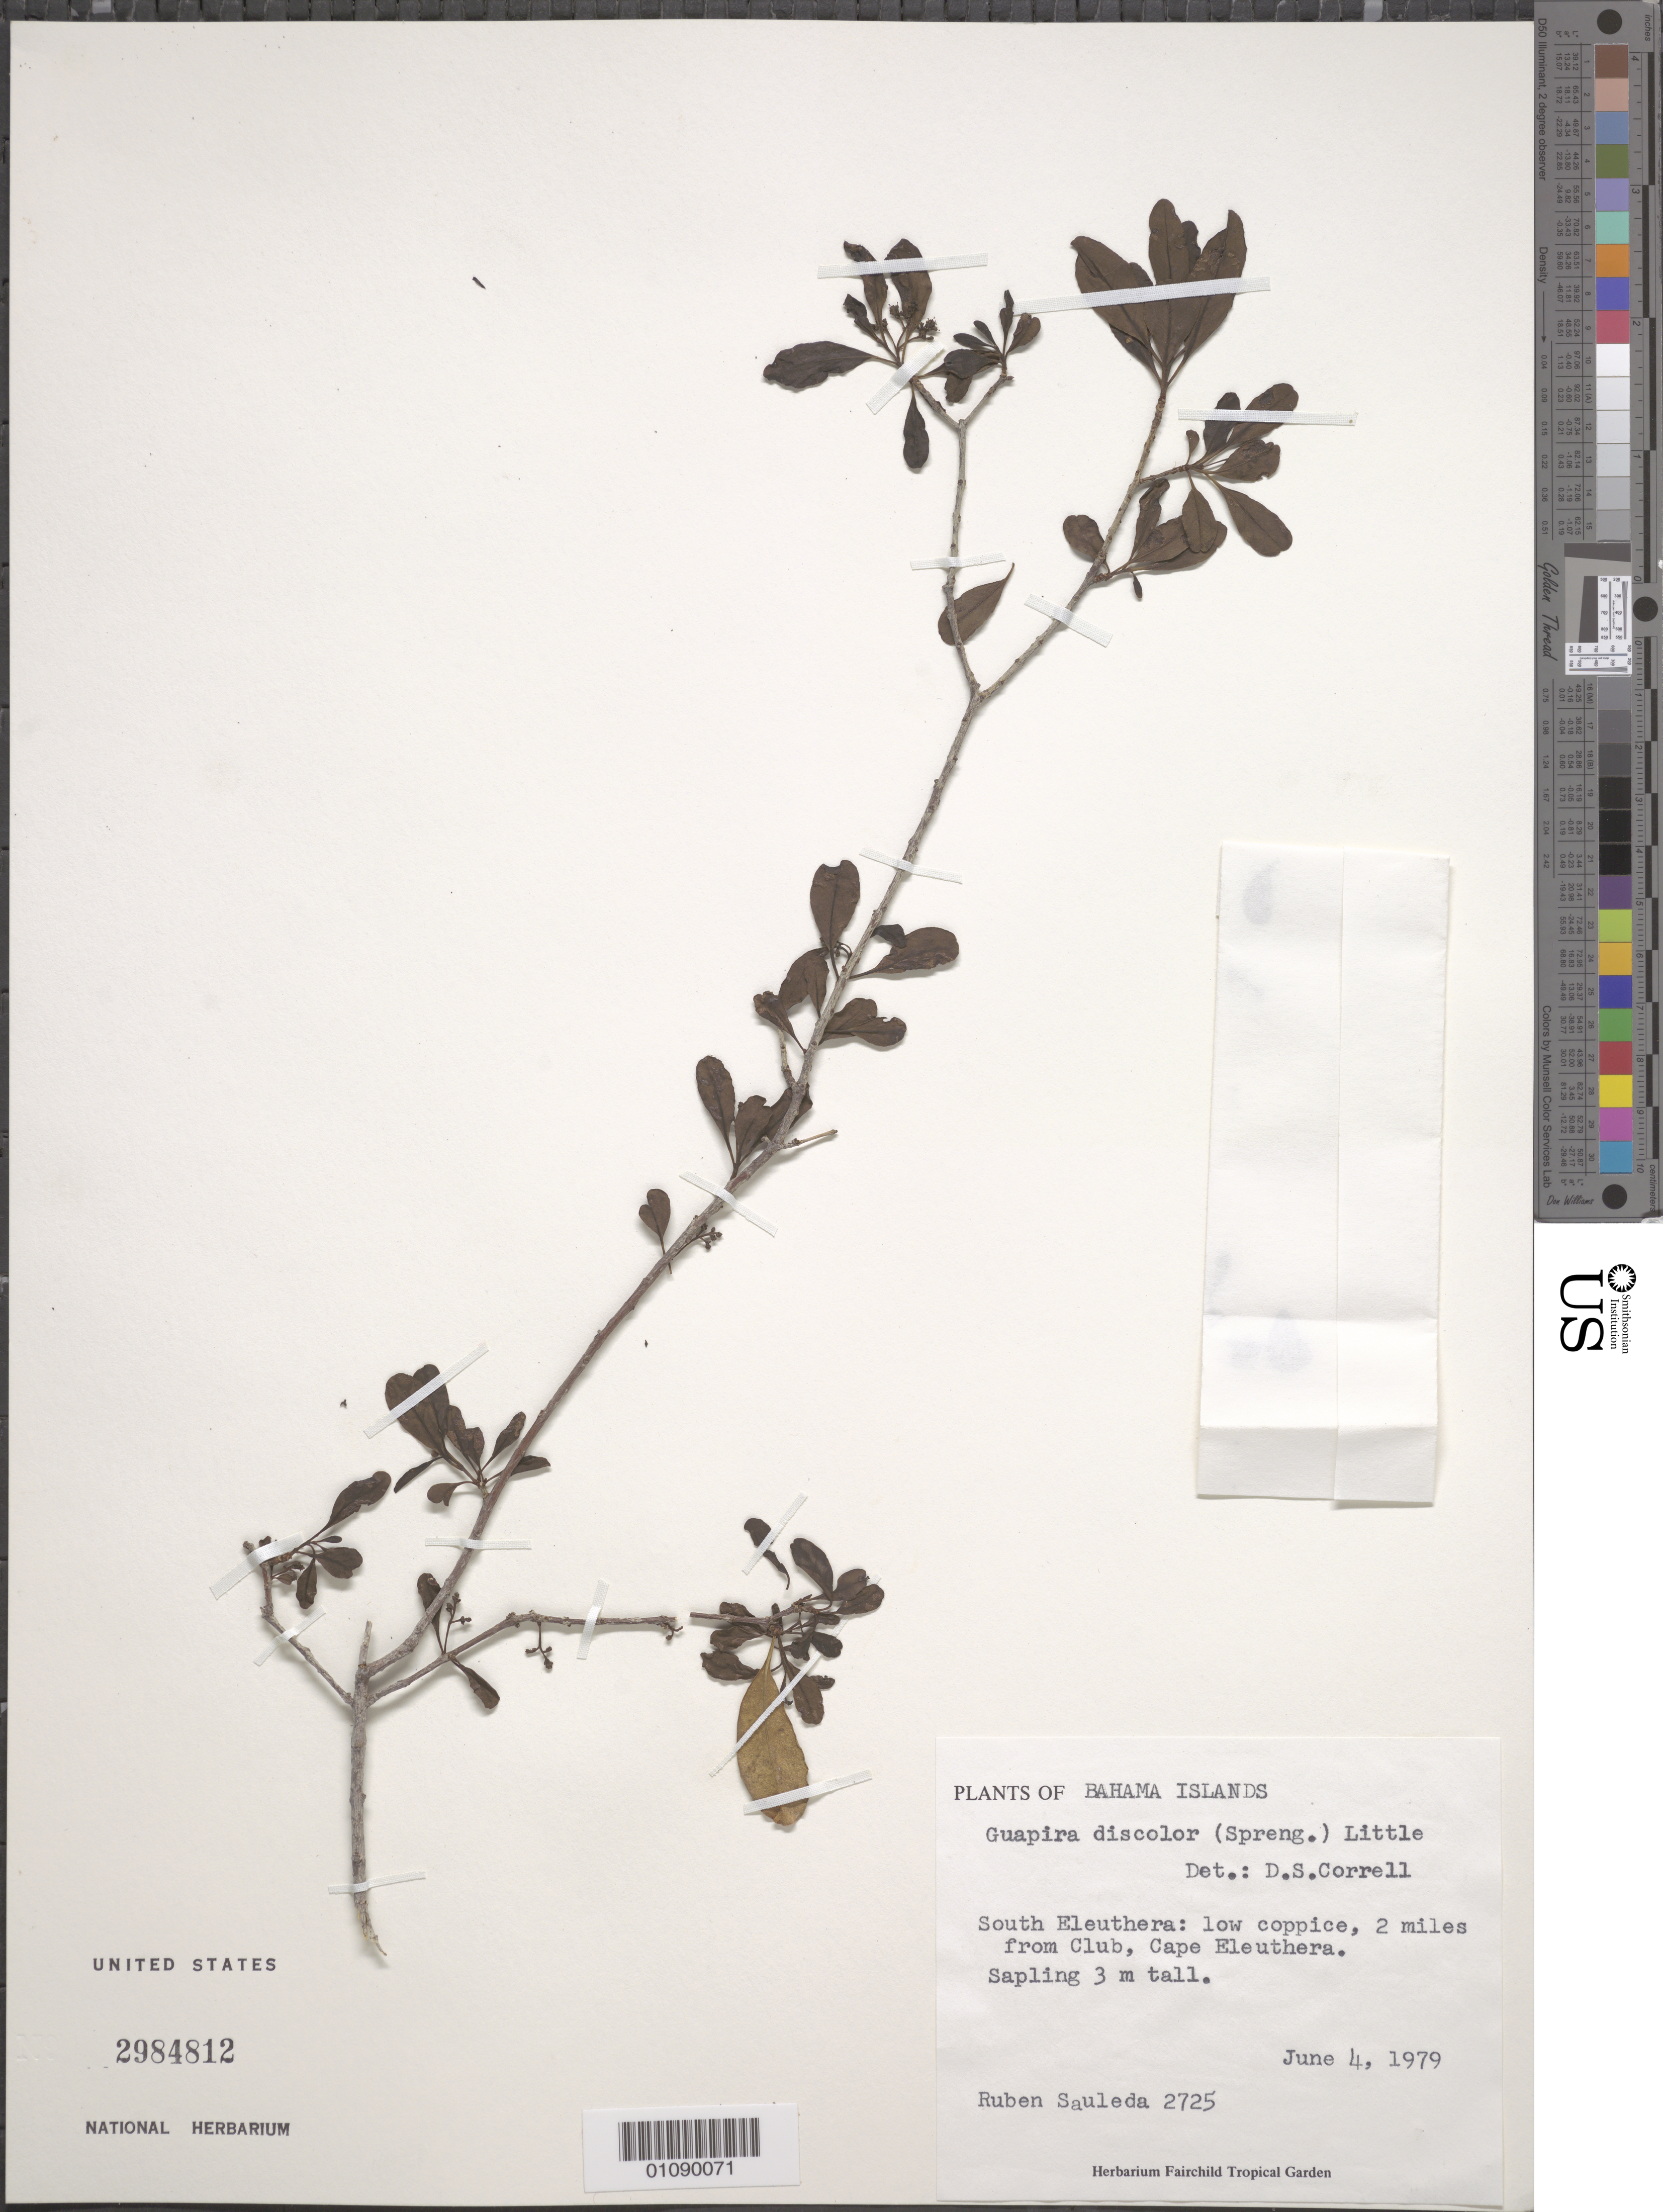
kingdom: Plantae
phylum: Tracheophyta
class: Magnoliopsida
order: Caryophyllales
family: Nyctaginaceae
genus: Guapira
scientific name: Guapira discolor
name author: (Spreng.) Little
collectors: R. Sauleda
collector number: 2725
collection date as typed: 04 Jun 1979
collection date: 1979-06-04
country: Bahamas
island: Eleuthera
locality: South Eleuthera; 2 miles from Club, Cape Eleuthera.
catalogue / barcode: US 2984812